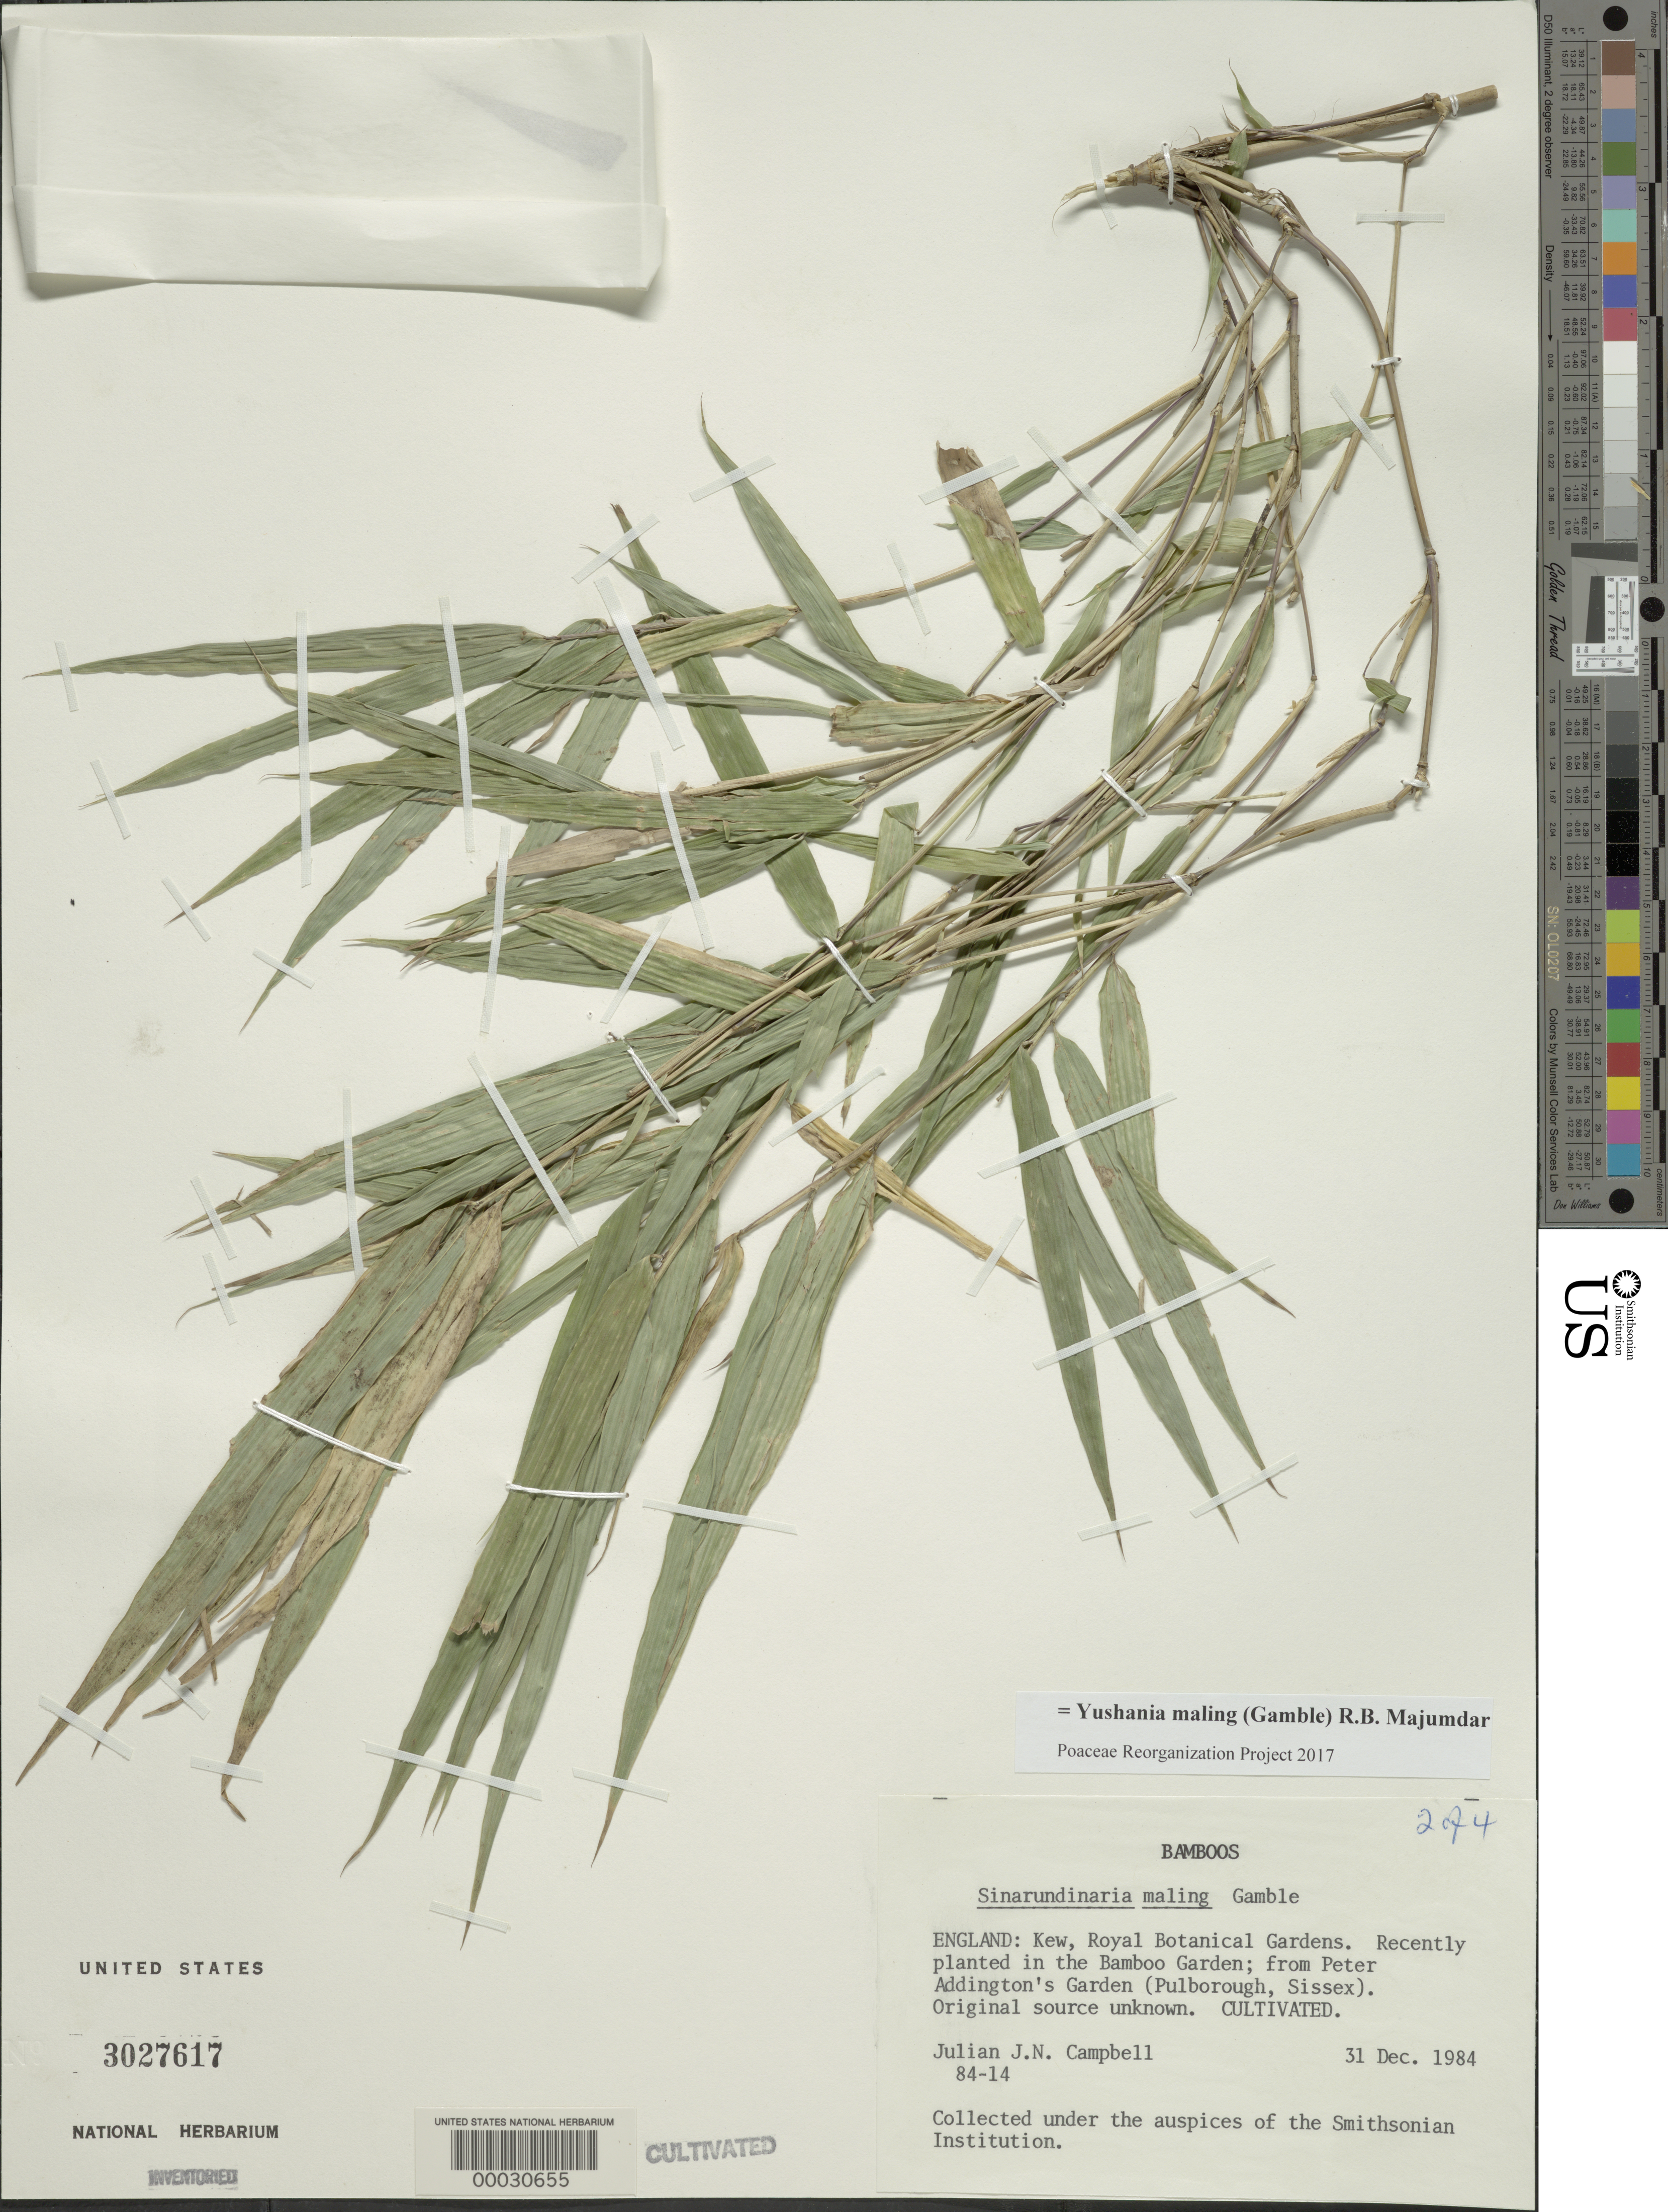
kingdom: Plantae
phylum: Tracheophyta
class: Liliopsida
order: Poales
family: Poaceae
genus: Yushania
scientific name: Yushania maling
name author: (Gamble) R.B. Majumdar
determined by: Poaceae Reorganization Project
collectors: J. E. Campbell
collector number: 84-14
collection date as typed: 31 Dec 1984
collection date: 1984-12-31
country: United Kingdom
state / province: England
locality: Kew, royal botanical gardens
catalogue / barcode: US 3027617